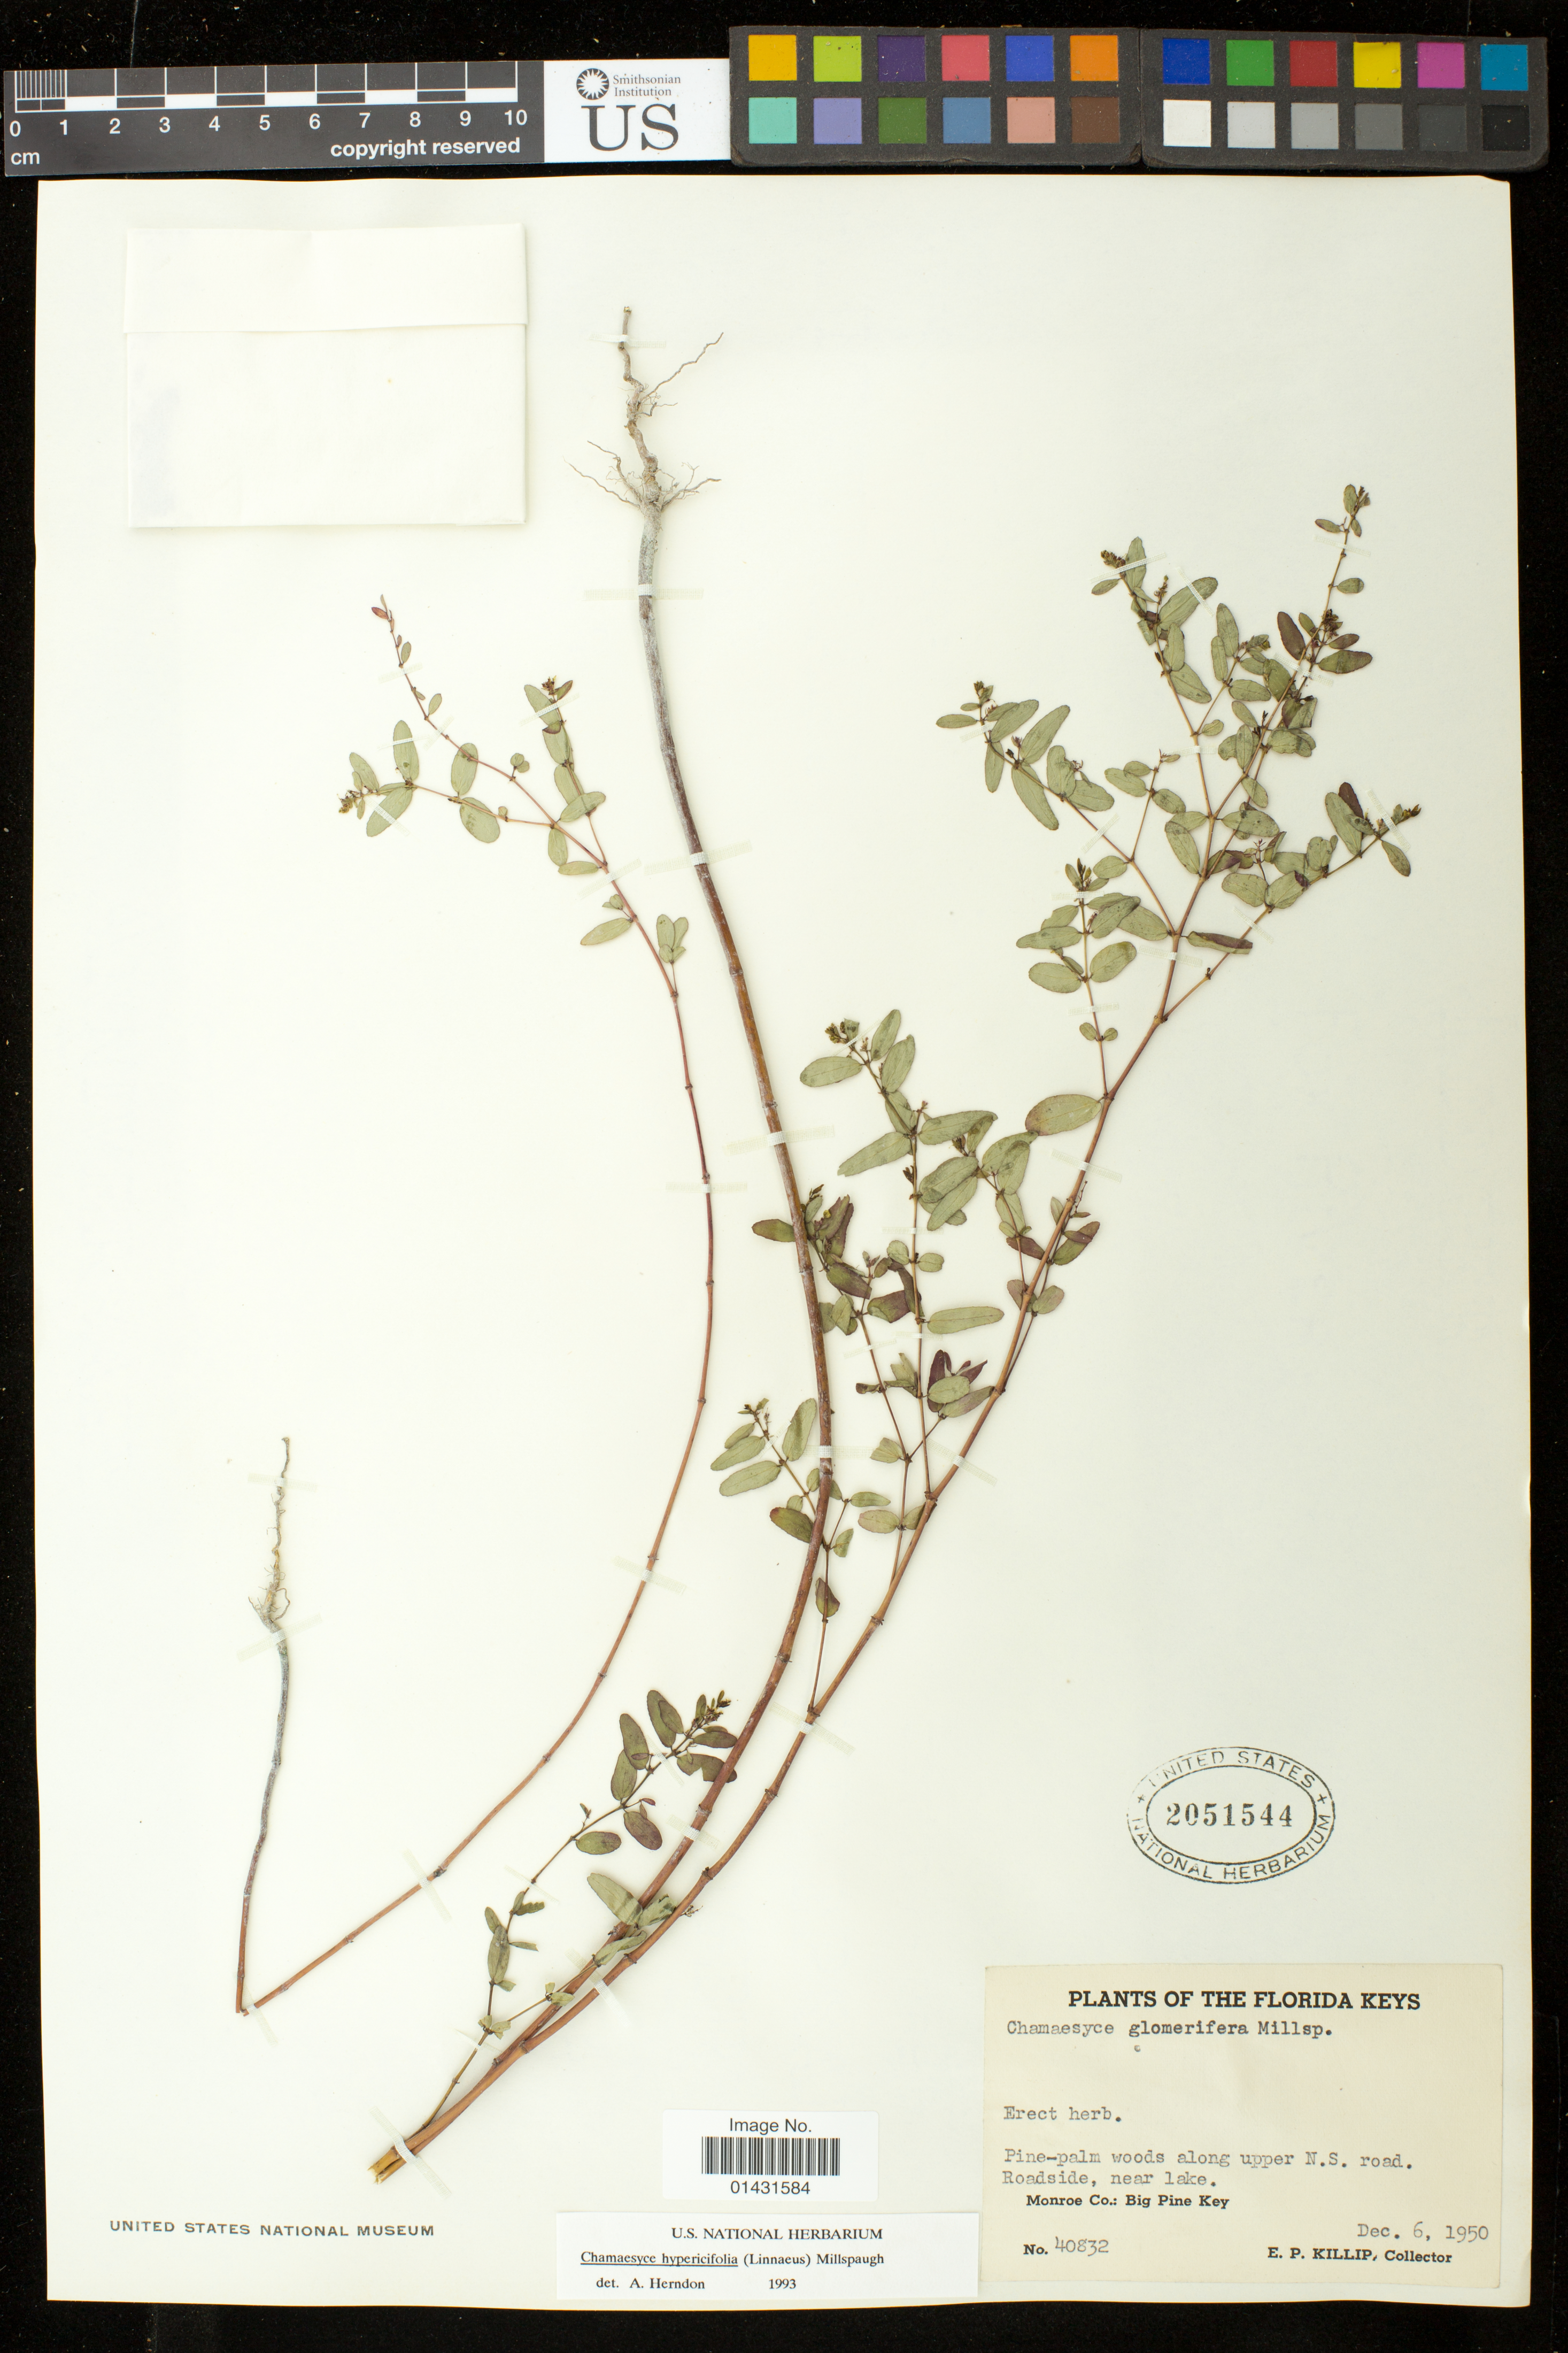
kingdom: Plantae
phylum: Tracheophyta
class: Magnoliopsida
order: Malpighiales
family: Euphorbiaceae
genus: Euphorbia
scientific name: Euphorbia hypericifolia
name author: L.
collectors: E. P. Killip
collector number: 40832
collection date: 1950-12-06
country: United States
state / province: Florida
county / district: Monroe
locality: Big Pine Key along upper N.S. road.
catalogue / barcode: US 2051544